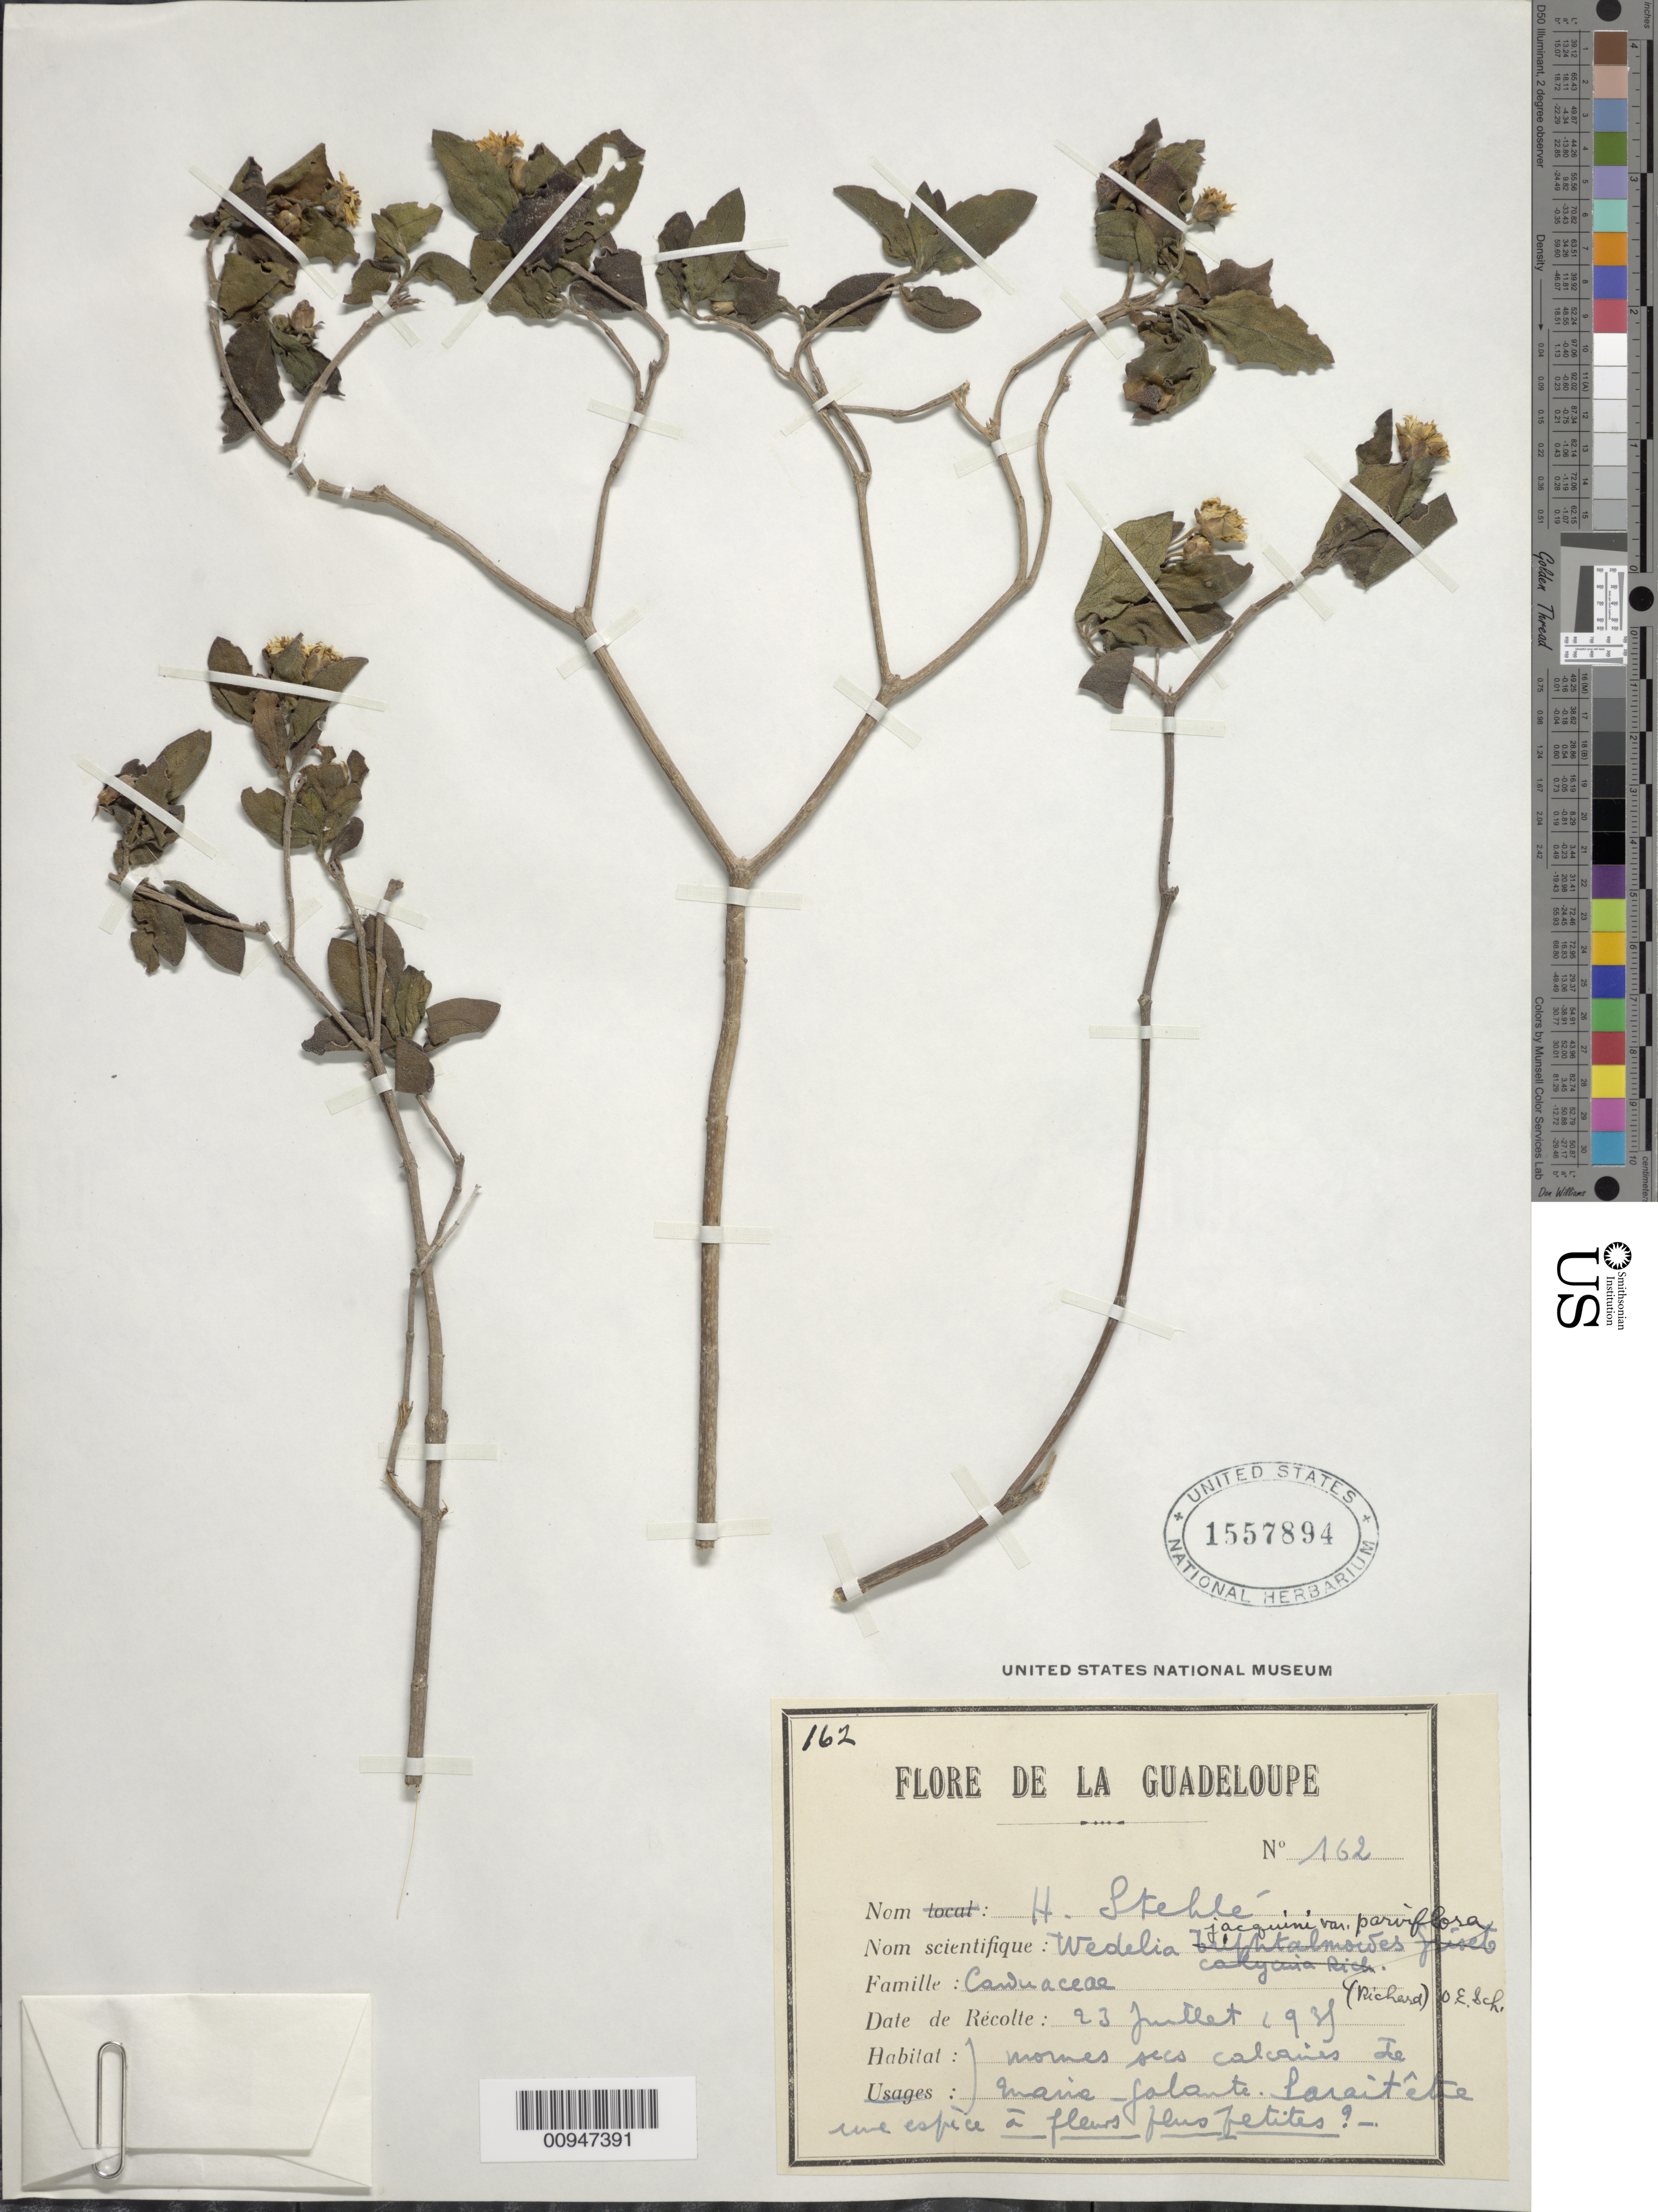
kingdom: Plantae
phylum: Tracheophyta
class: Magnoliopsida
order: Asterales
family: Asteraceae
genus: Wedelia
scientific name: Wedelia calycina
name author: Rich.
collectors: H. Stehlé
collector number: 162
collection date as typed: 23 Jul 1939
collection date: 1939-07-23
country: Guadeloupe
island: Marie Galante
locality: Paraitête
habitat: Mornes sec calcaires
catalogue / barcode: US 1557894